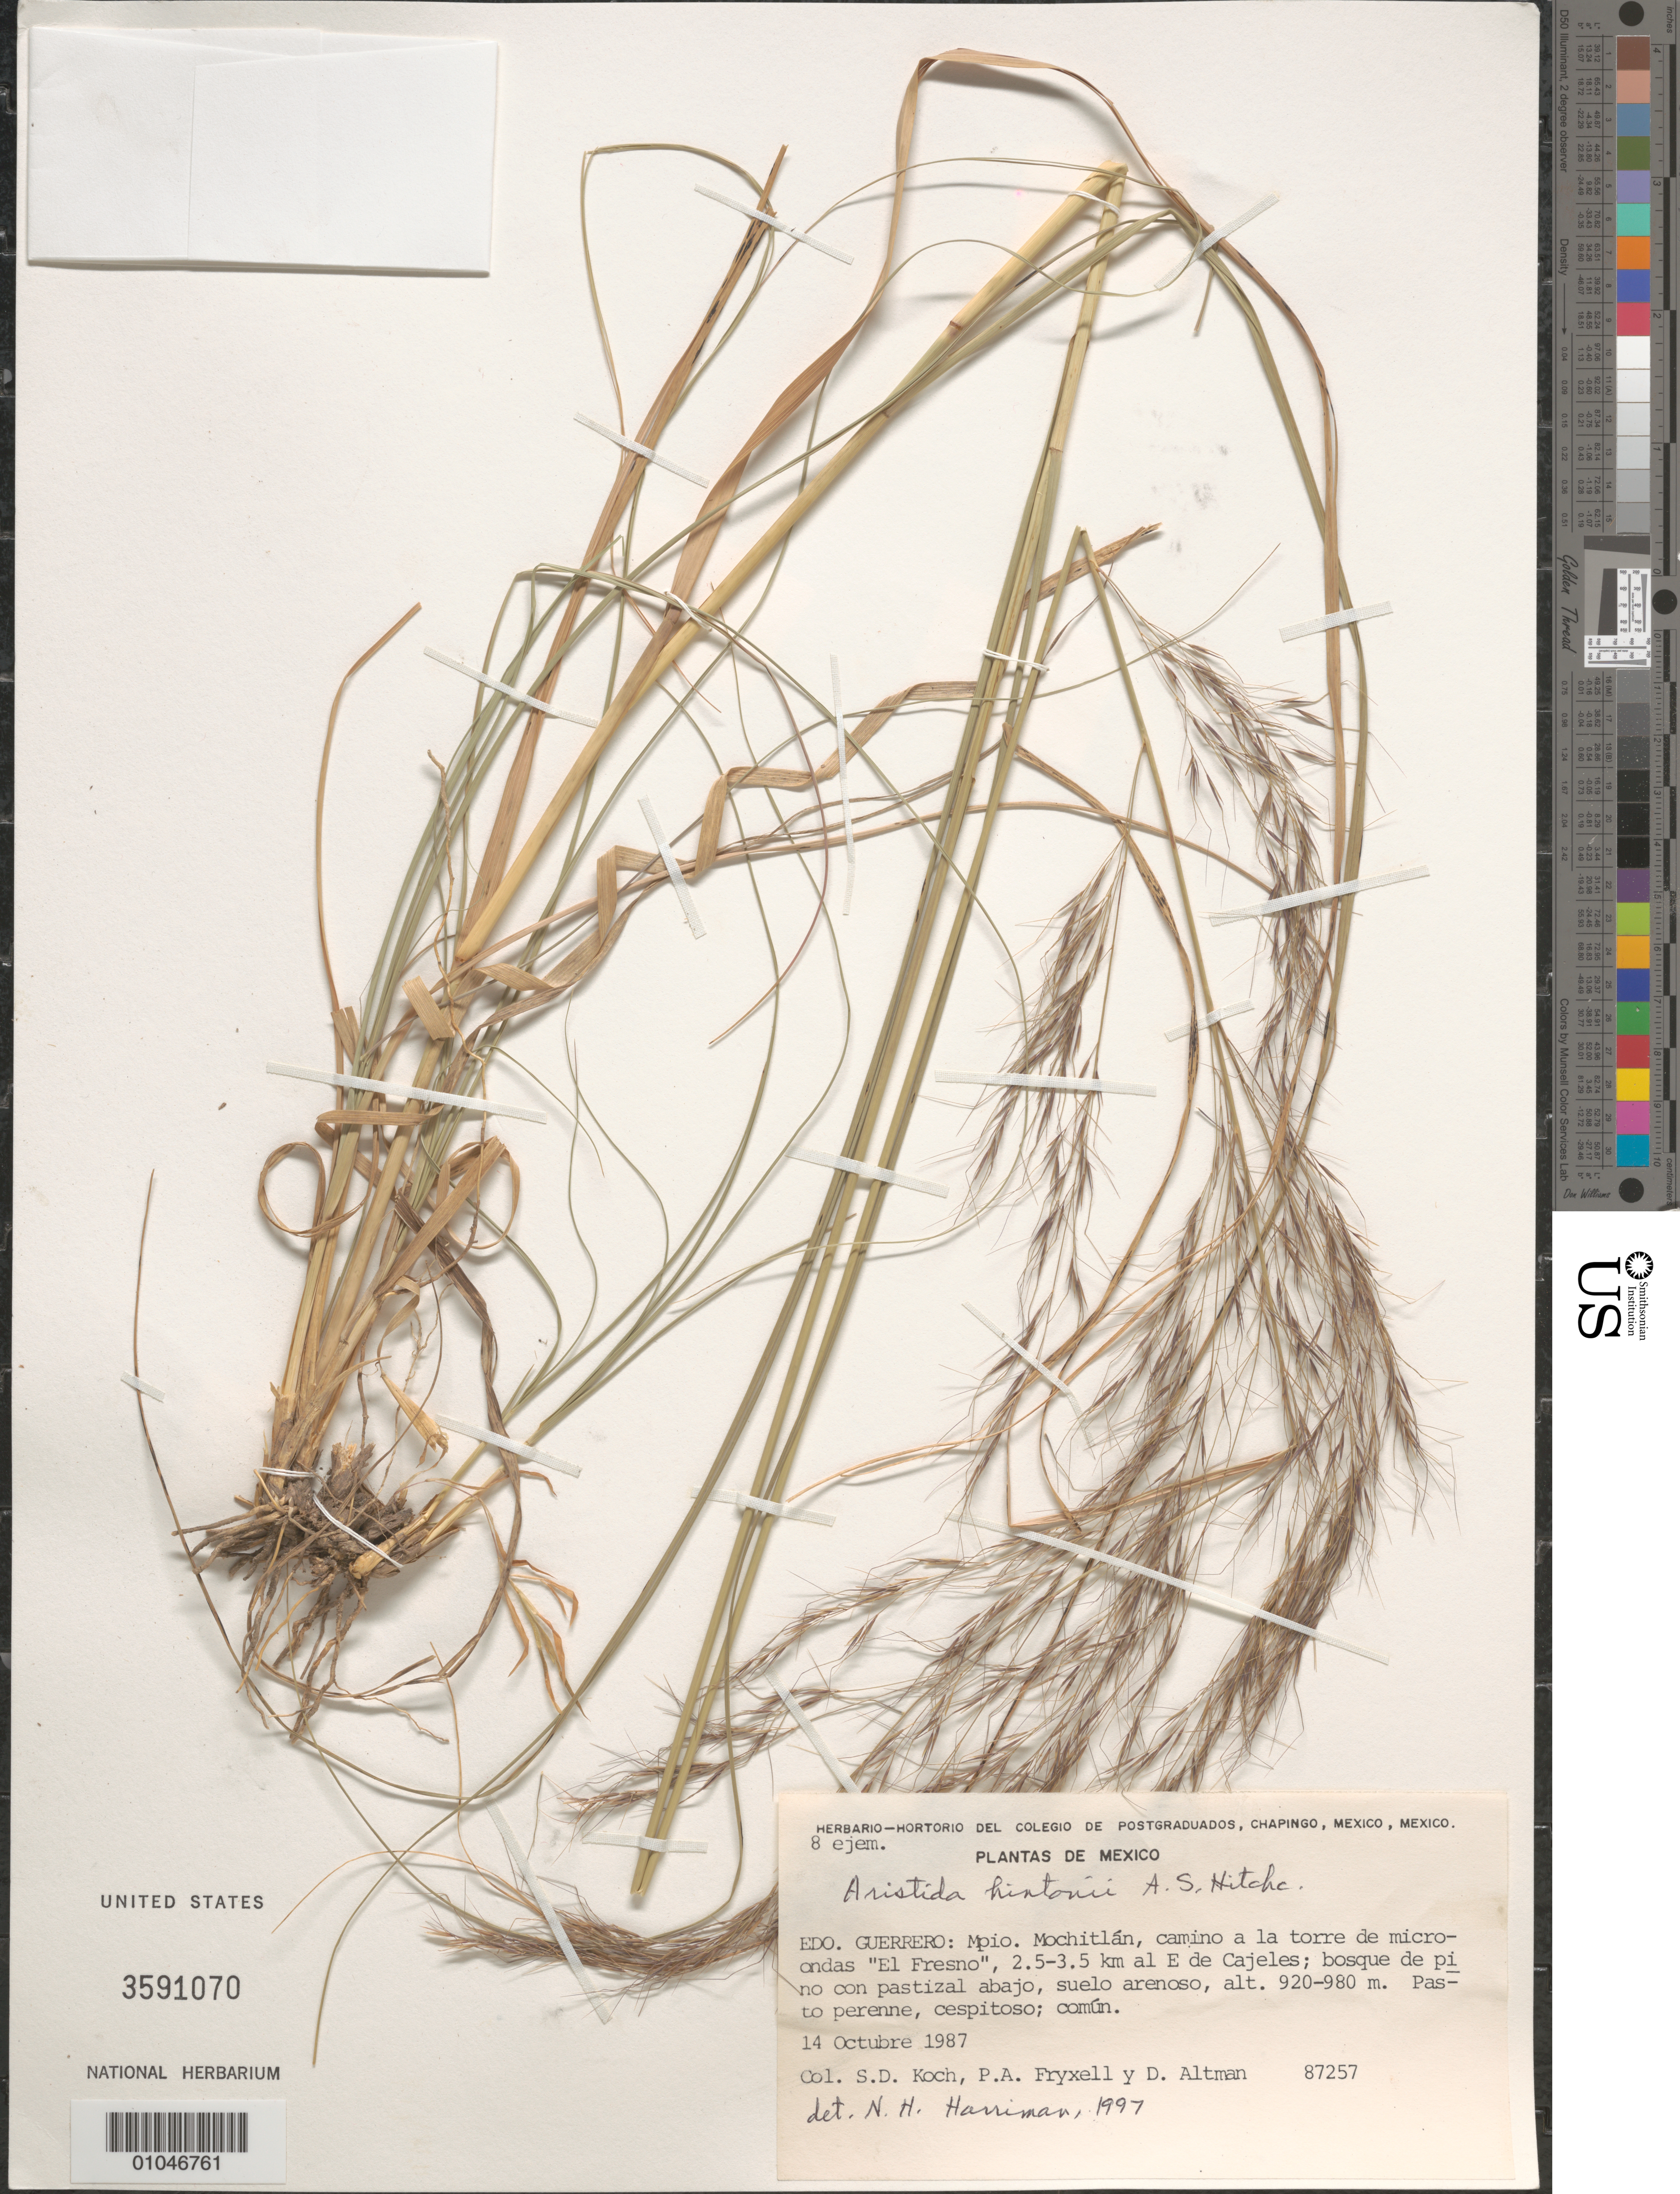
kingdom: Plantae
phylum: Tracheophyta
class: Liliopsida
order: Poales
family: Poaceae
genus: Aristida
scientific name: Aristida hintonii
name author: Hitchc.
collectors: S. D. Koch, P. A. Fryxell & D. Altman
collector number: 87257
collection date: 1987-10-14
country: Mexico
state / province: Guerrero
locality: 2.5-3.5 km al E de Cajeles, camino a la torre de microcondas "El Fresno", Mpio. Mochitlan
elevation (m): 920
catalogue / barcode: US 3591070